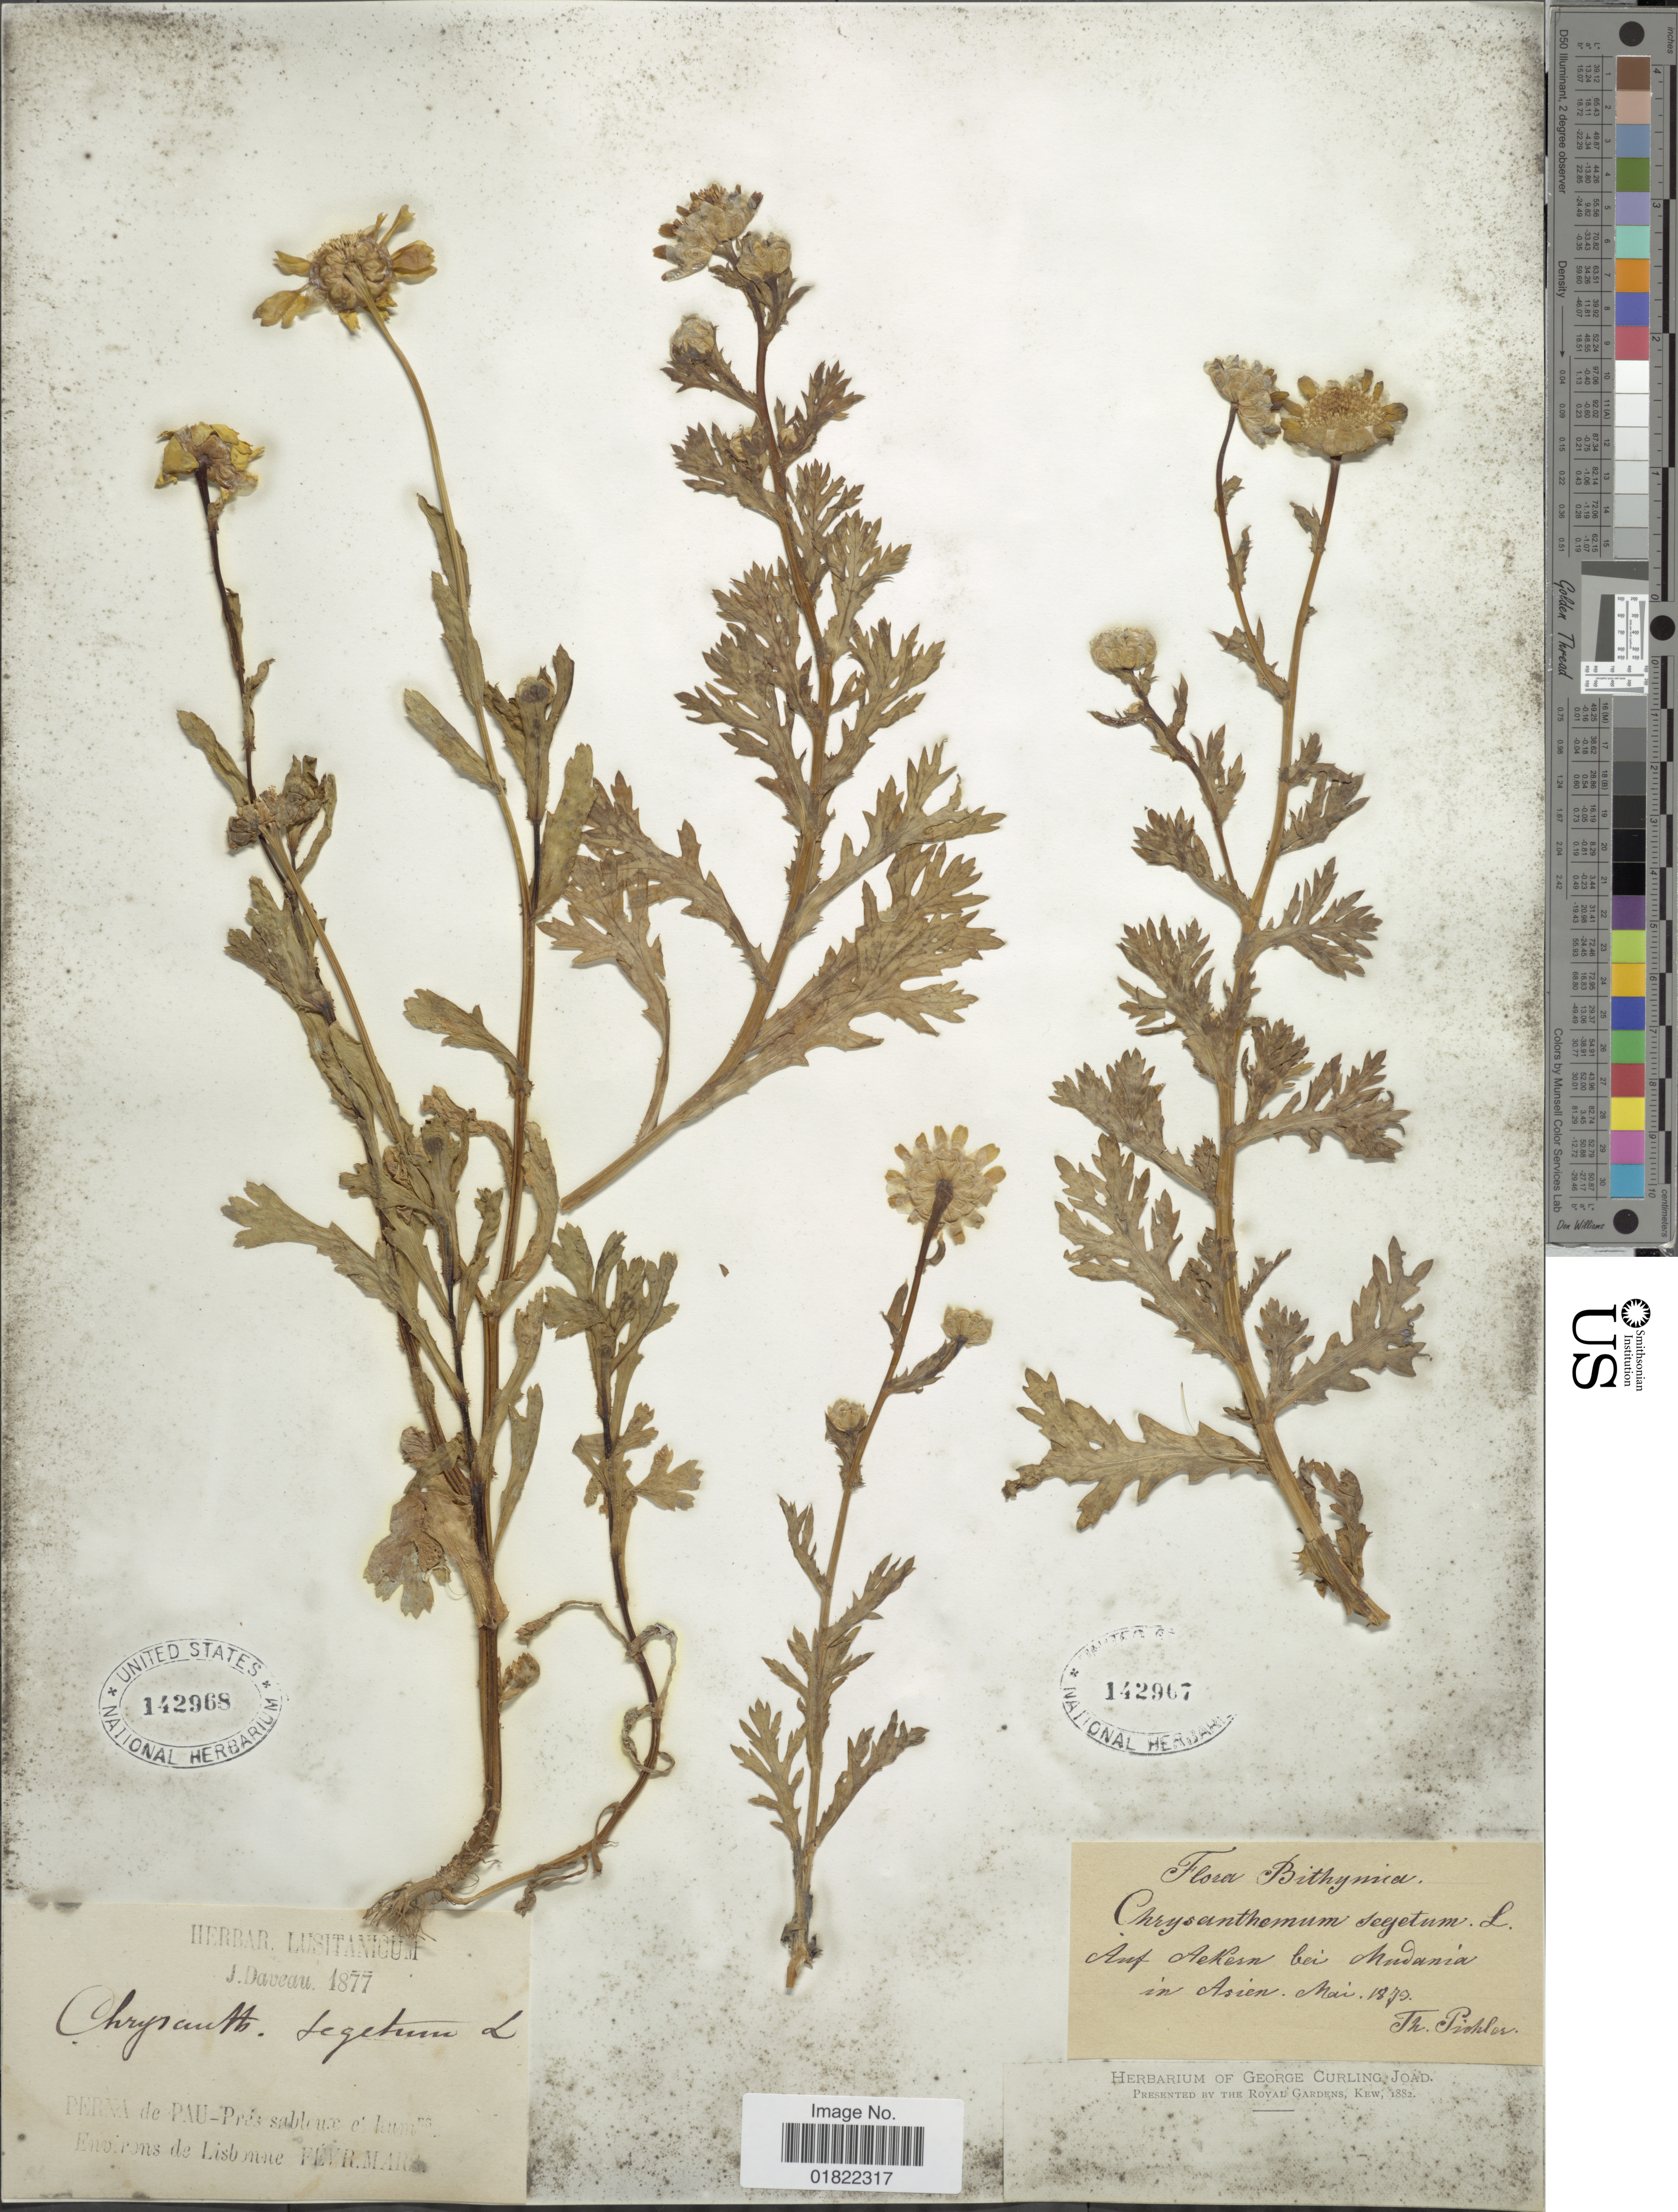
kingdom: Plantae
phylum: Tracheophyta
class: Magnoliopsida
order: Asterales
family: Asteraceae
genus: Chrysanthemum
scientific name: Chrysanthemum segetum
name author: L.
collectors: J. Daveau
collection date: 1887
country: Portugal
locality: Perva de Pau-Pres sableax, Environs de Lisbonne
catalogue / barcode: US 142968